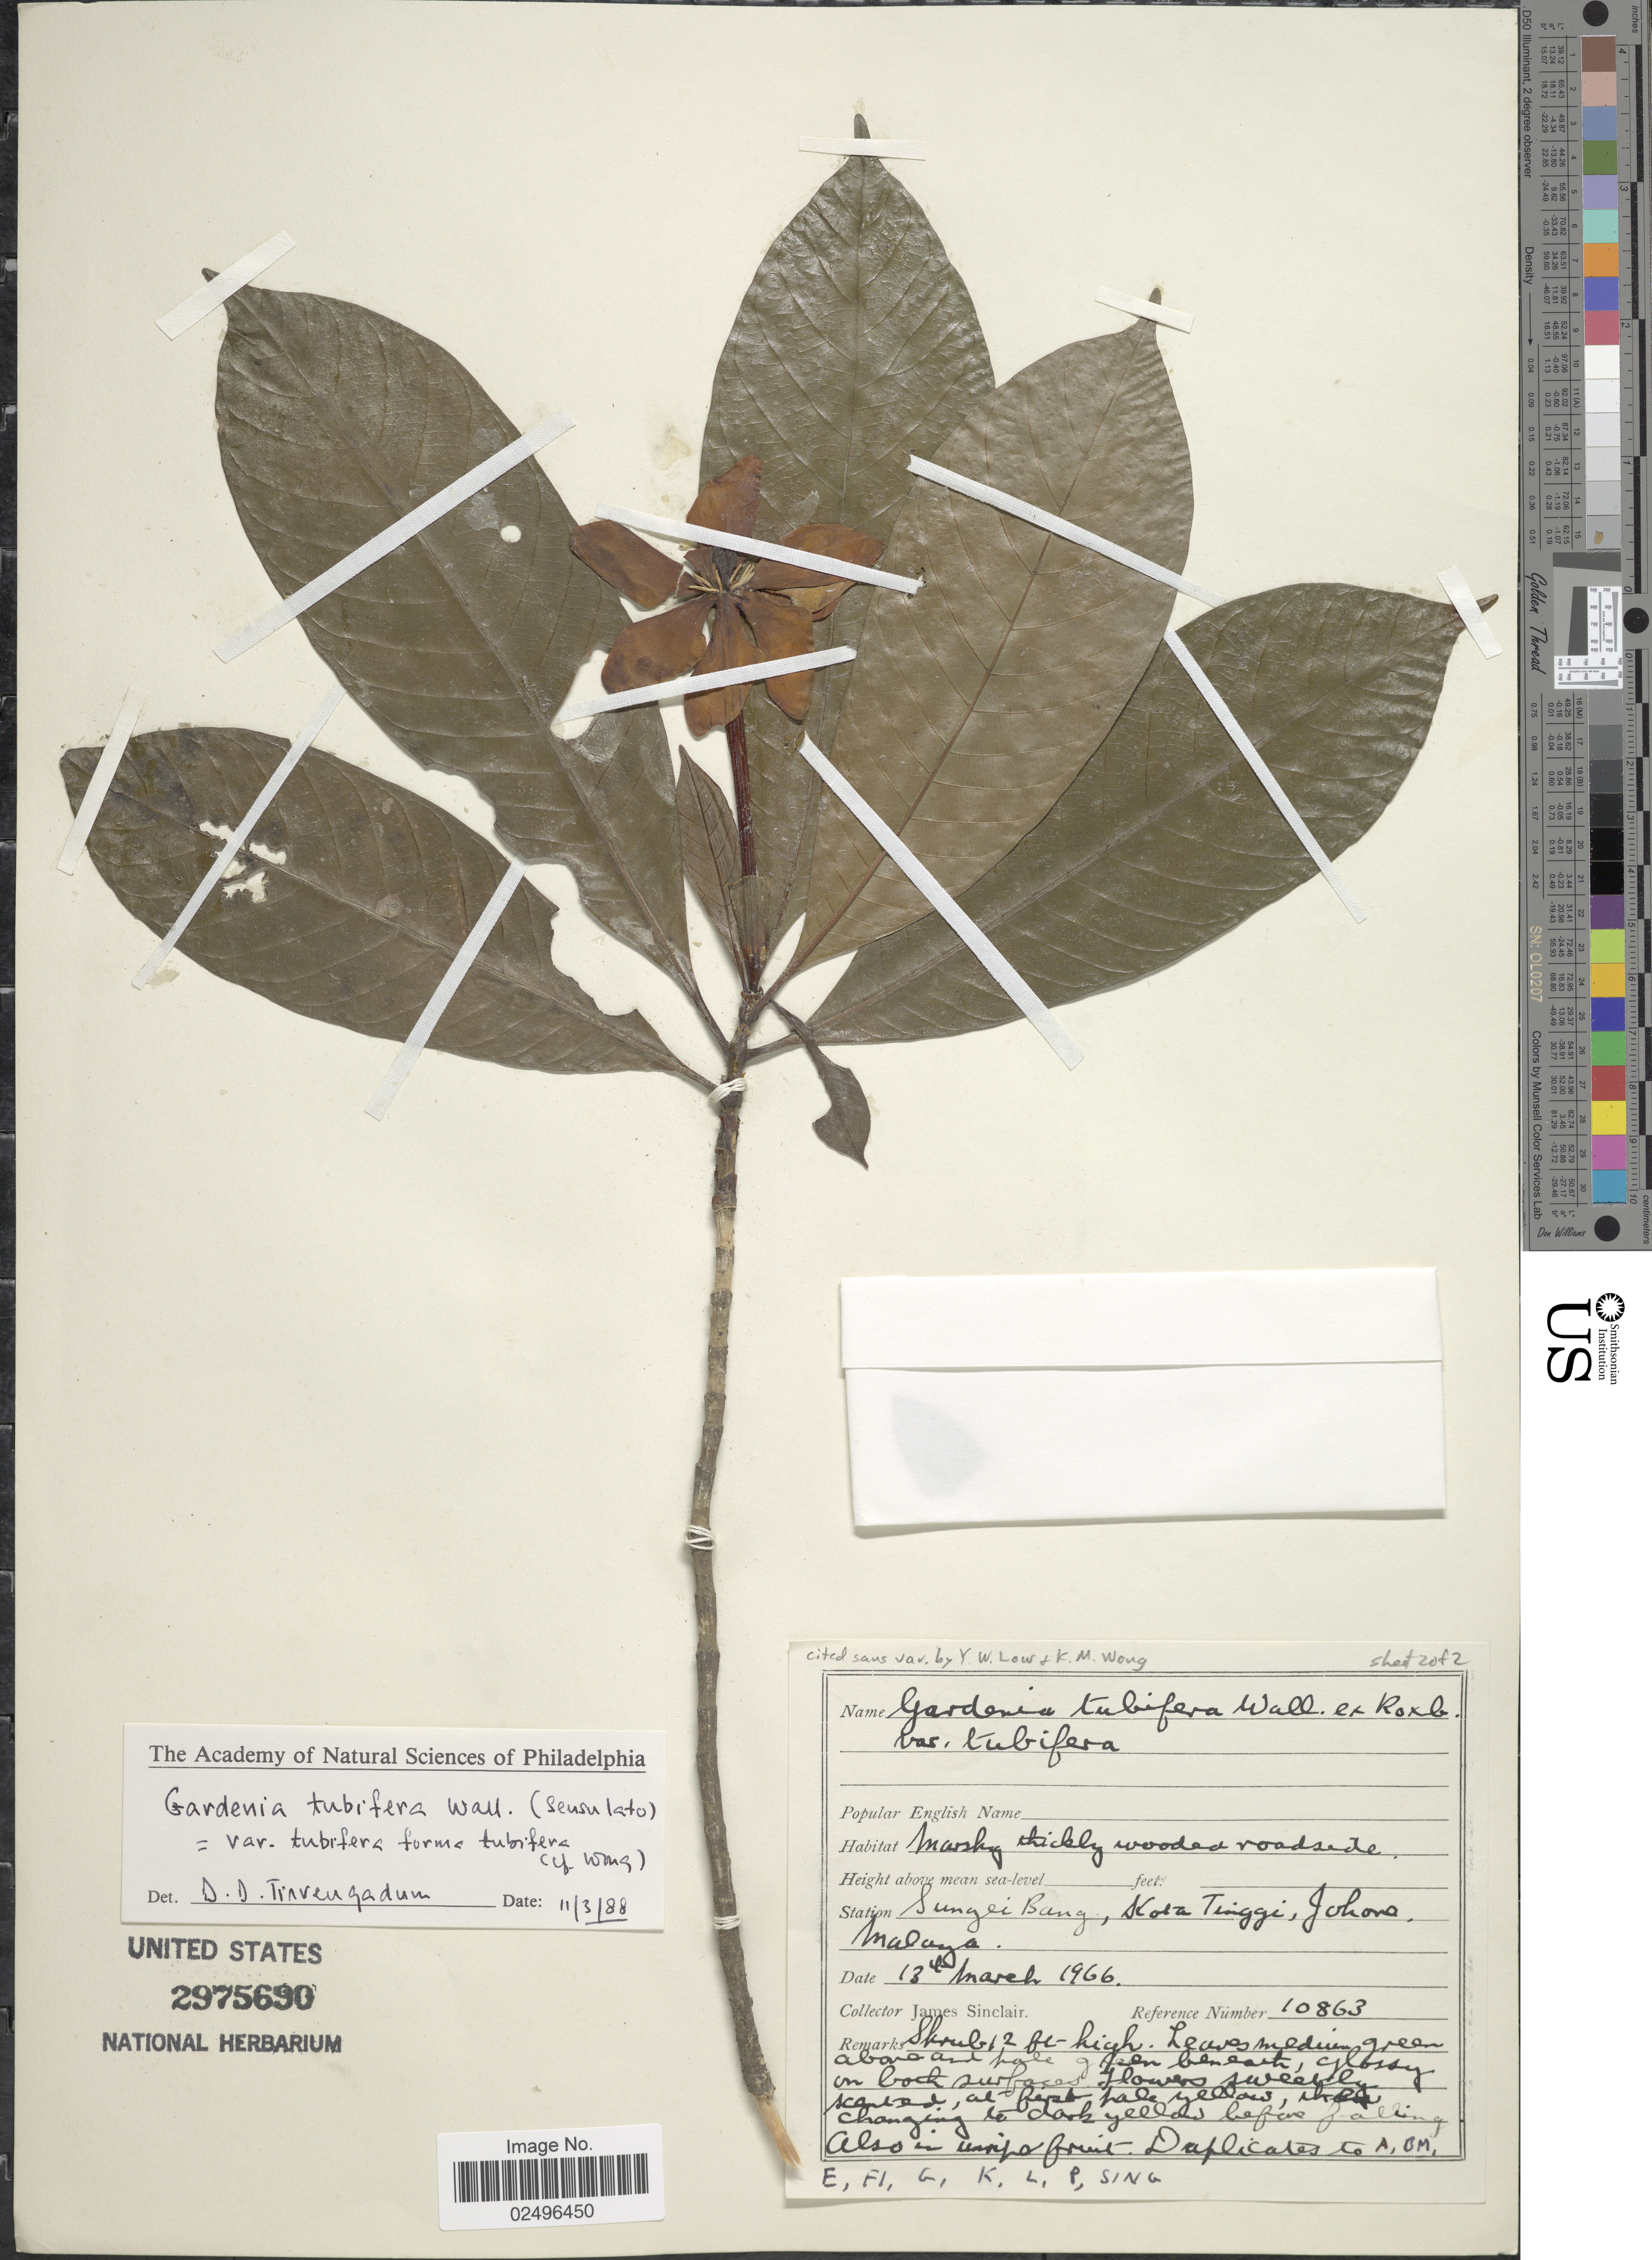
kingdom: Plantae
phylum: Tracheophyta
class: Magnoliopsida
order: Gentianales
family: Rubiaceae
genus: Gardenia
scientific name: Gardenia tubifera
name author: Wall.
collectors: J. Sinclair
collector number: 10863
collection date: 1966-03-13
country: Malaysia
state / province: Johor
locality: Sungei Bang, Kota Tinggi, Johore, Malaya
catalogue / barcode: US 2975690